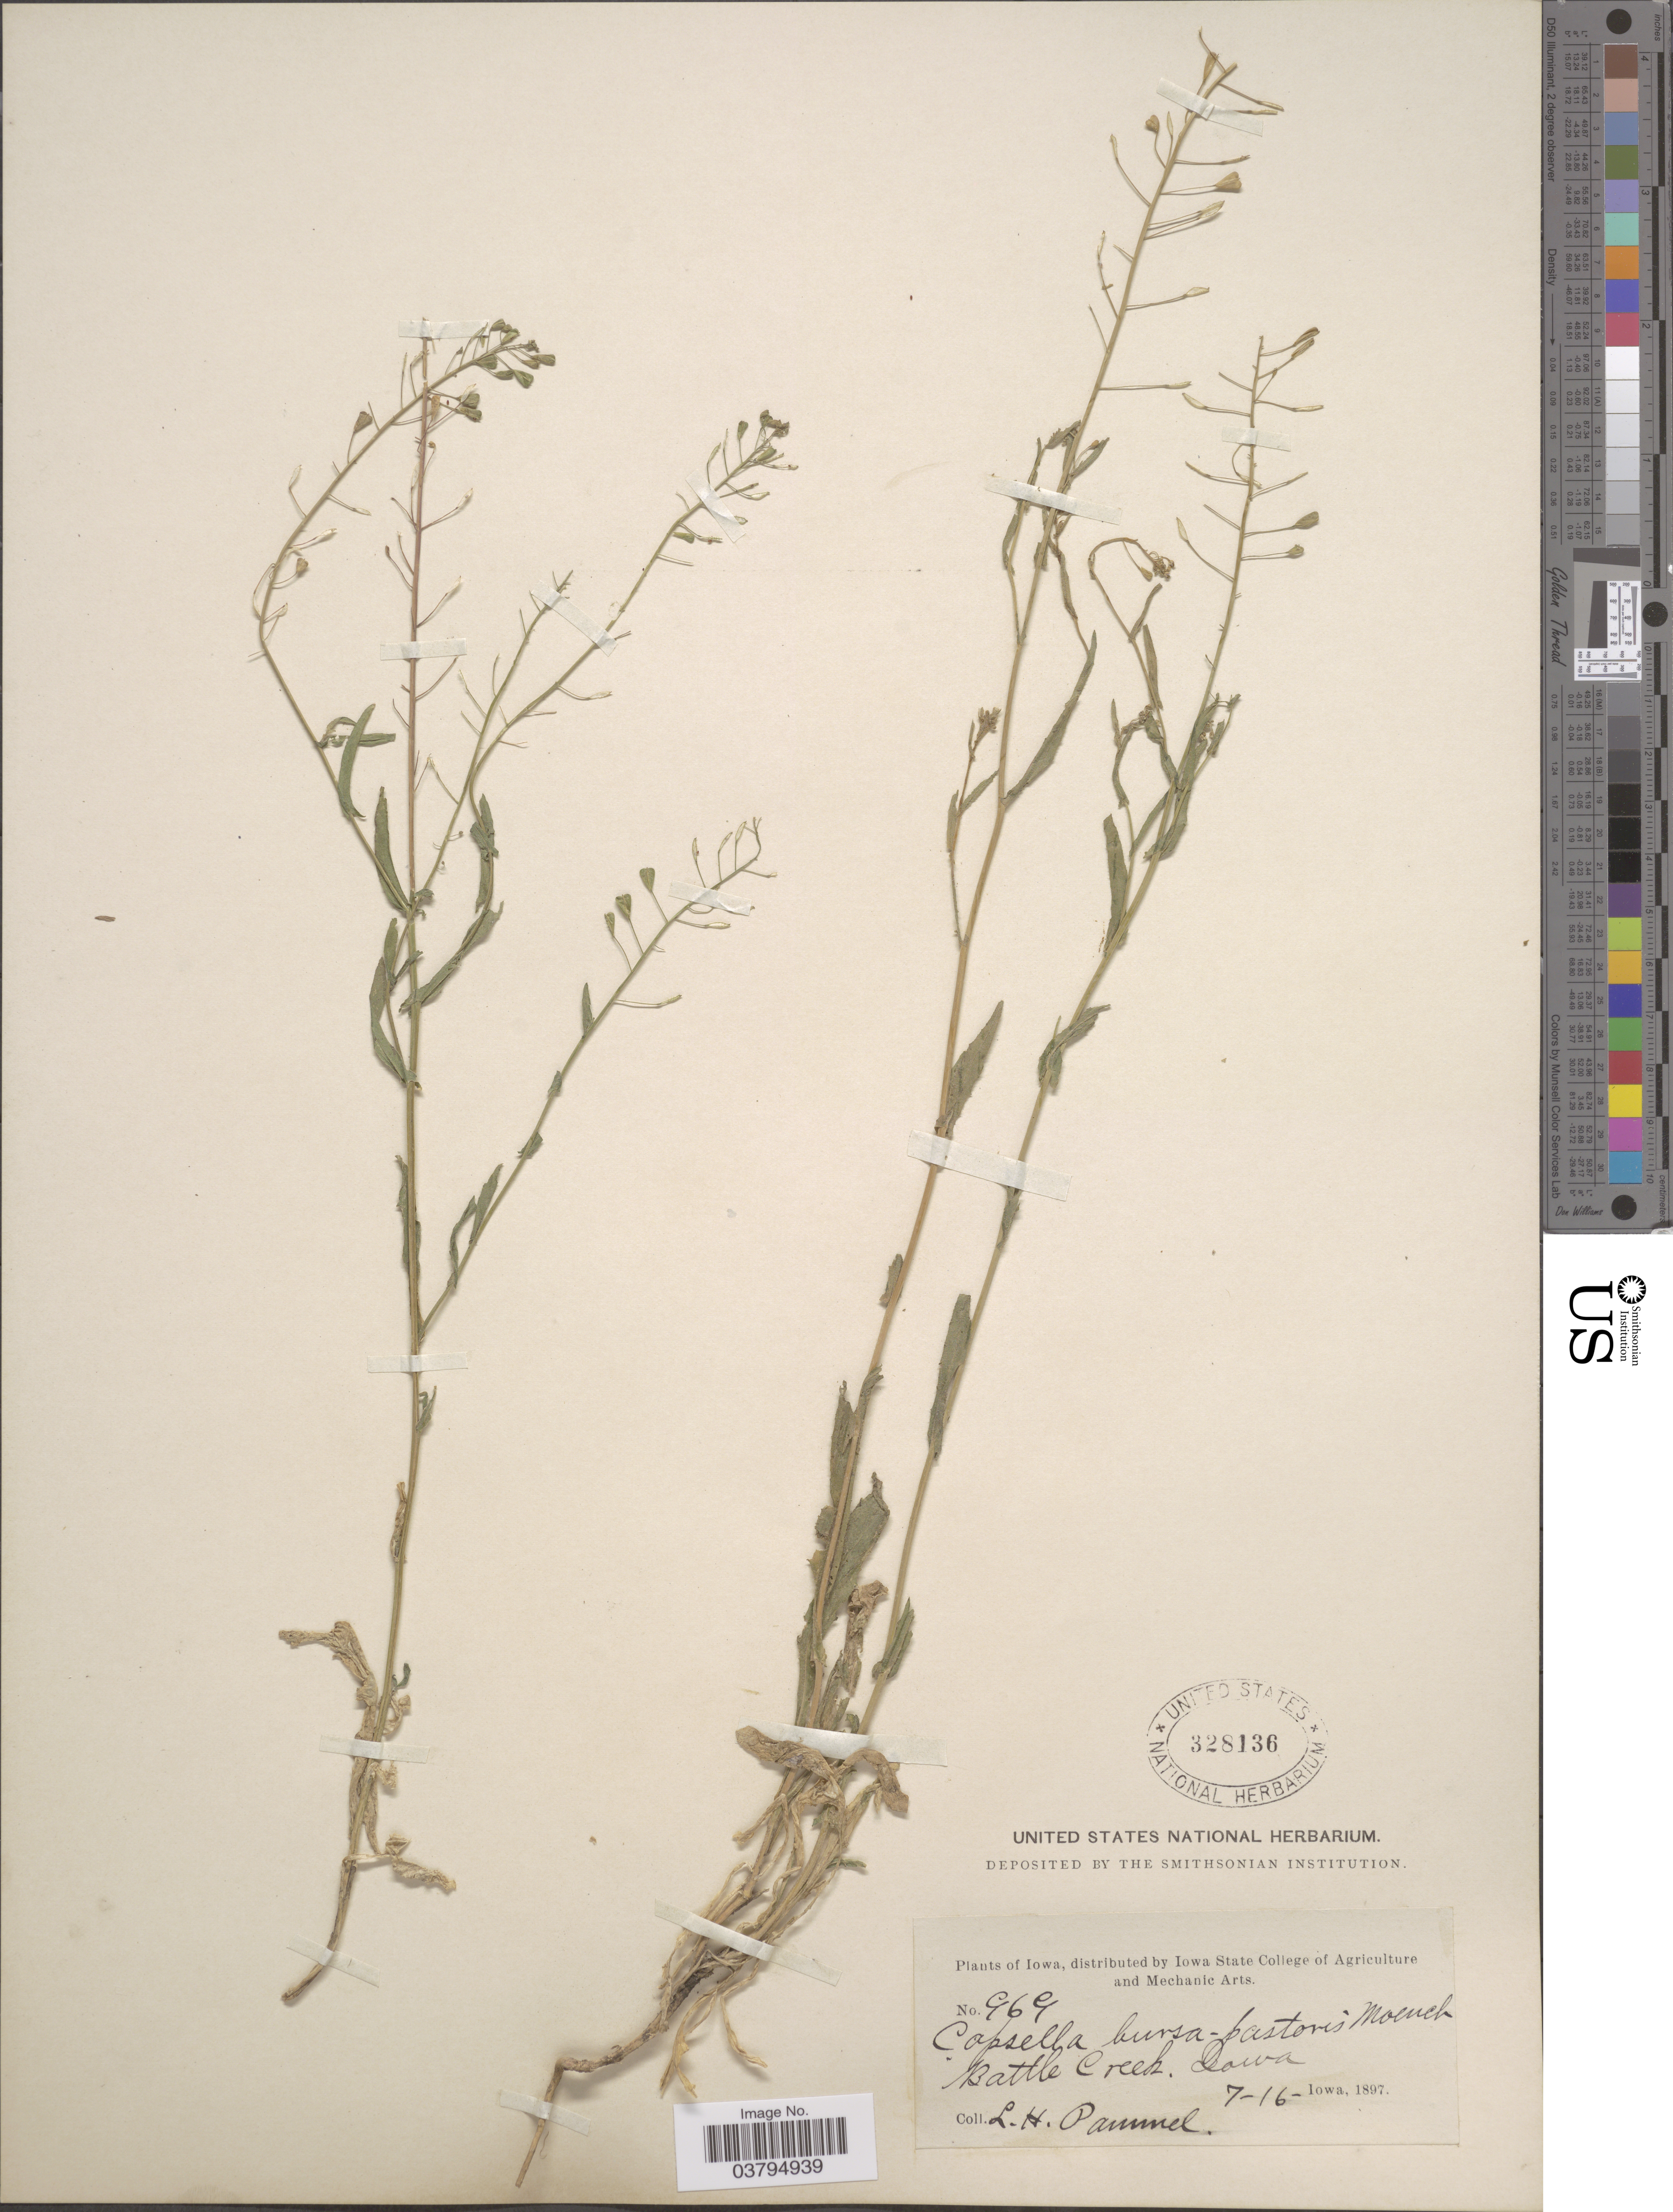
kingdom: Plantae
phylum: Tracheophyta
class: Magnoliopsida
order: Brassicales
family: Brassicaceae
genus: Capsella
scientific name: Capsella bursa-pastoris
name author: (L.) Medik.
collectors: L. Pammel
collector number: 969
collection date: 1897-07-16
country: United States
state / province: Iowa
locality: Battle Creek.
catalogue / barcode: US 328136